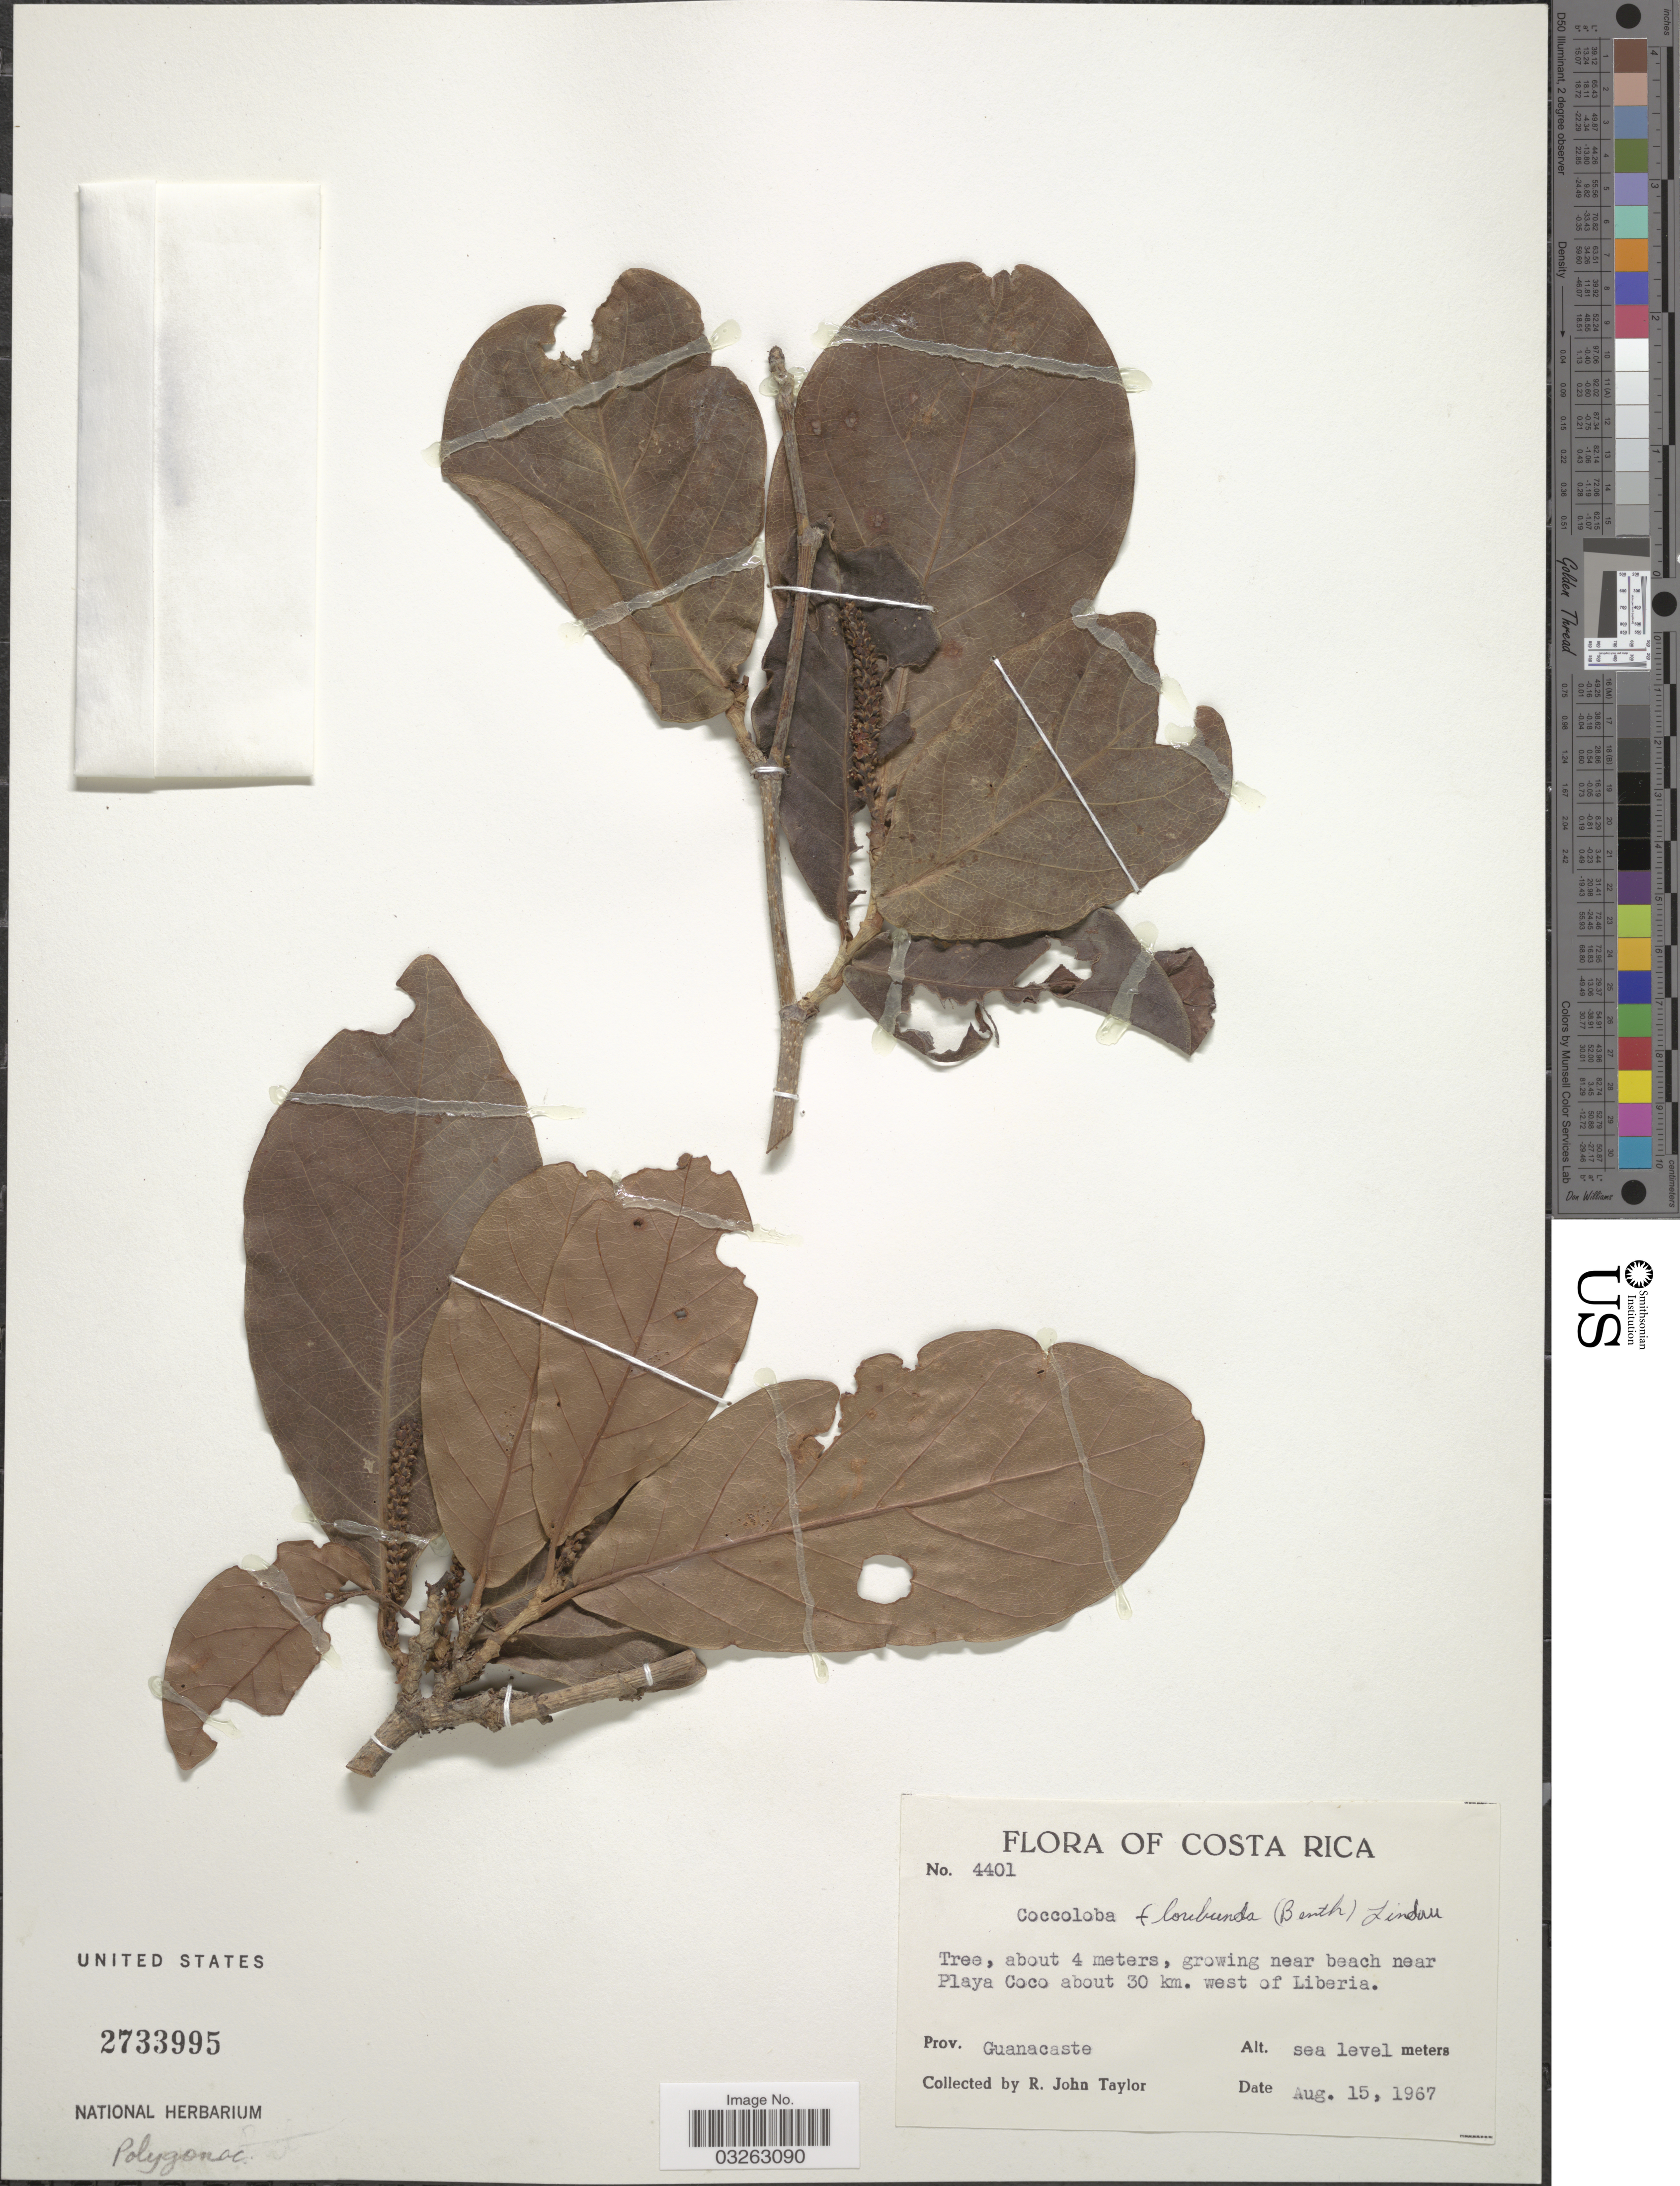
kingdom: Plantae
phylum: Tracheophyta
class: Magnoliopsida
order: Caryophyllales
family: Polygonaceae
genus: Coccoloba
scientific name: Coccoloba venosa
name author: L.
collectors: R. J. Taylor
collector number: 4401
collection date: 1967-08-15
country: Costa Rica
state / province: Guanacaste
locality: Growing near beach near Playa Coco about 30 km. west of Liberia.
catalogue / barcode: US 2733995